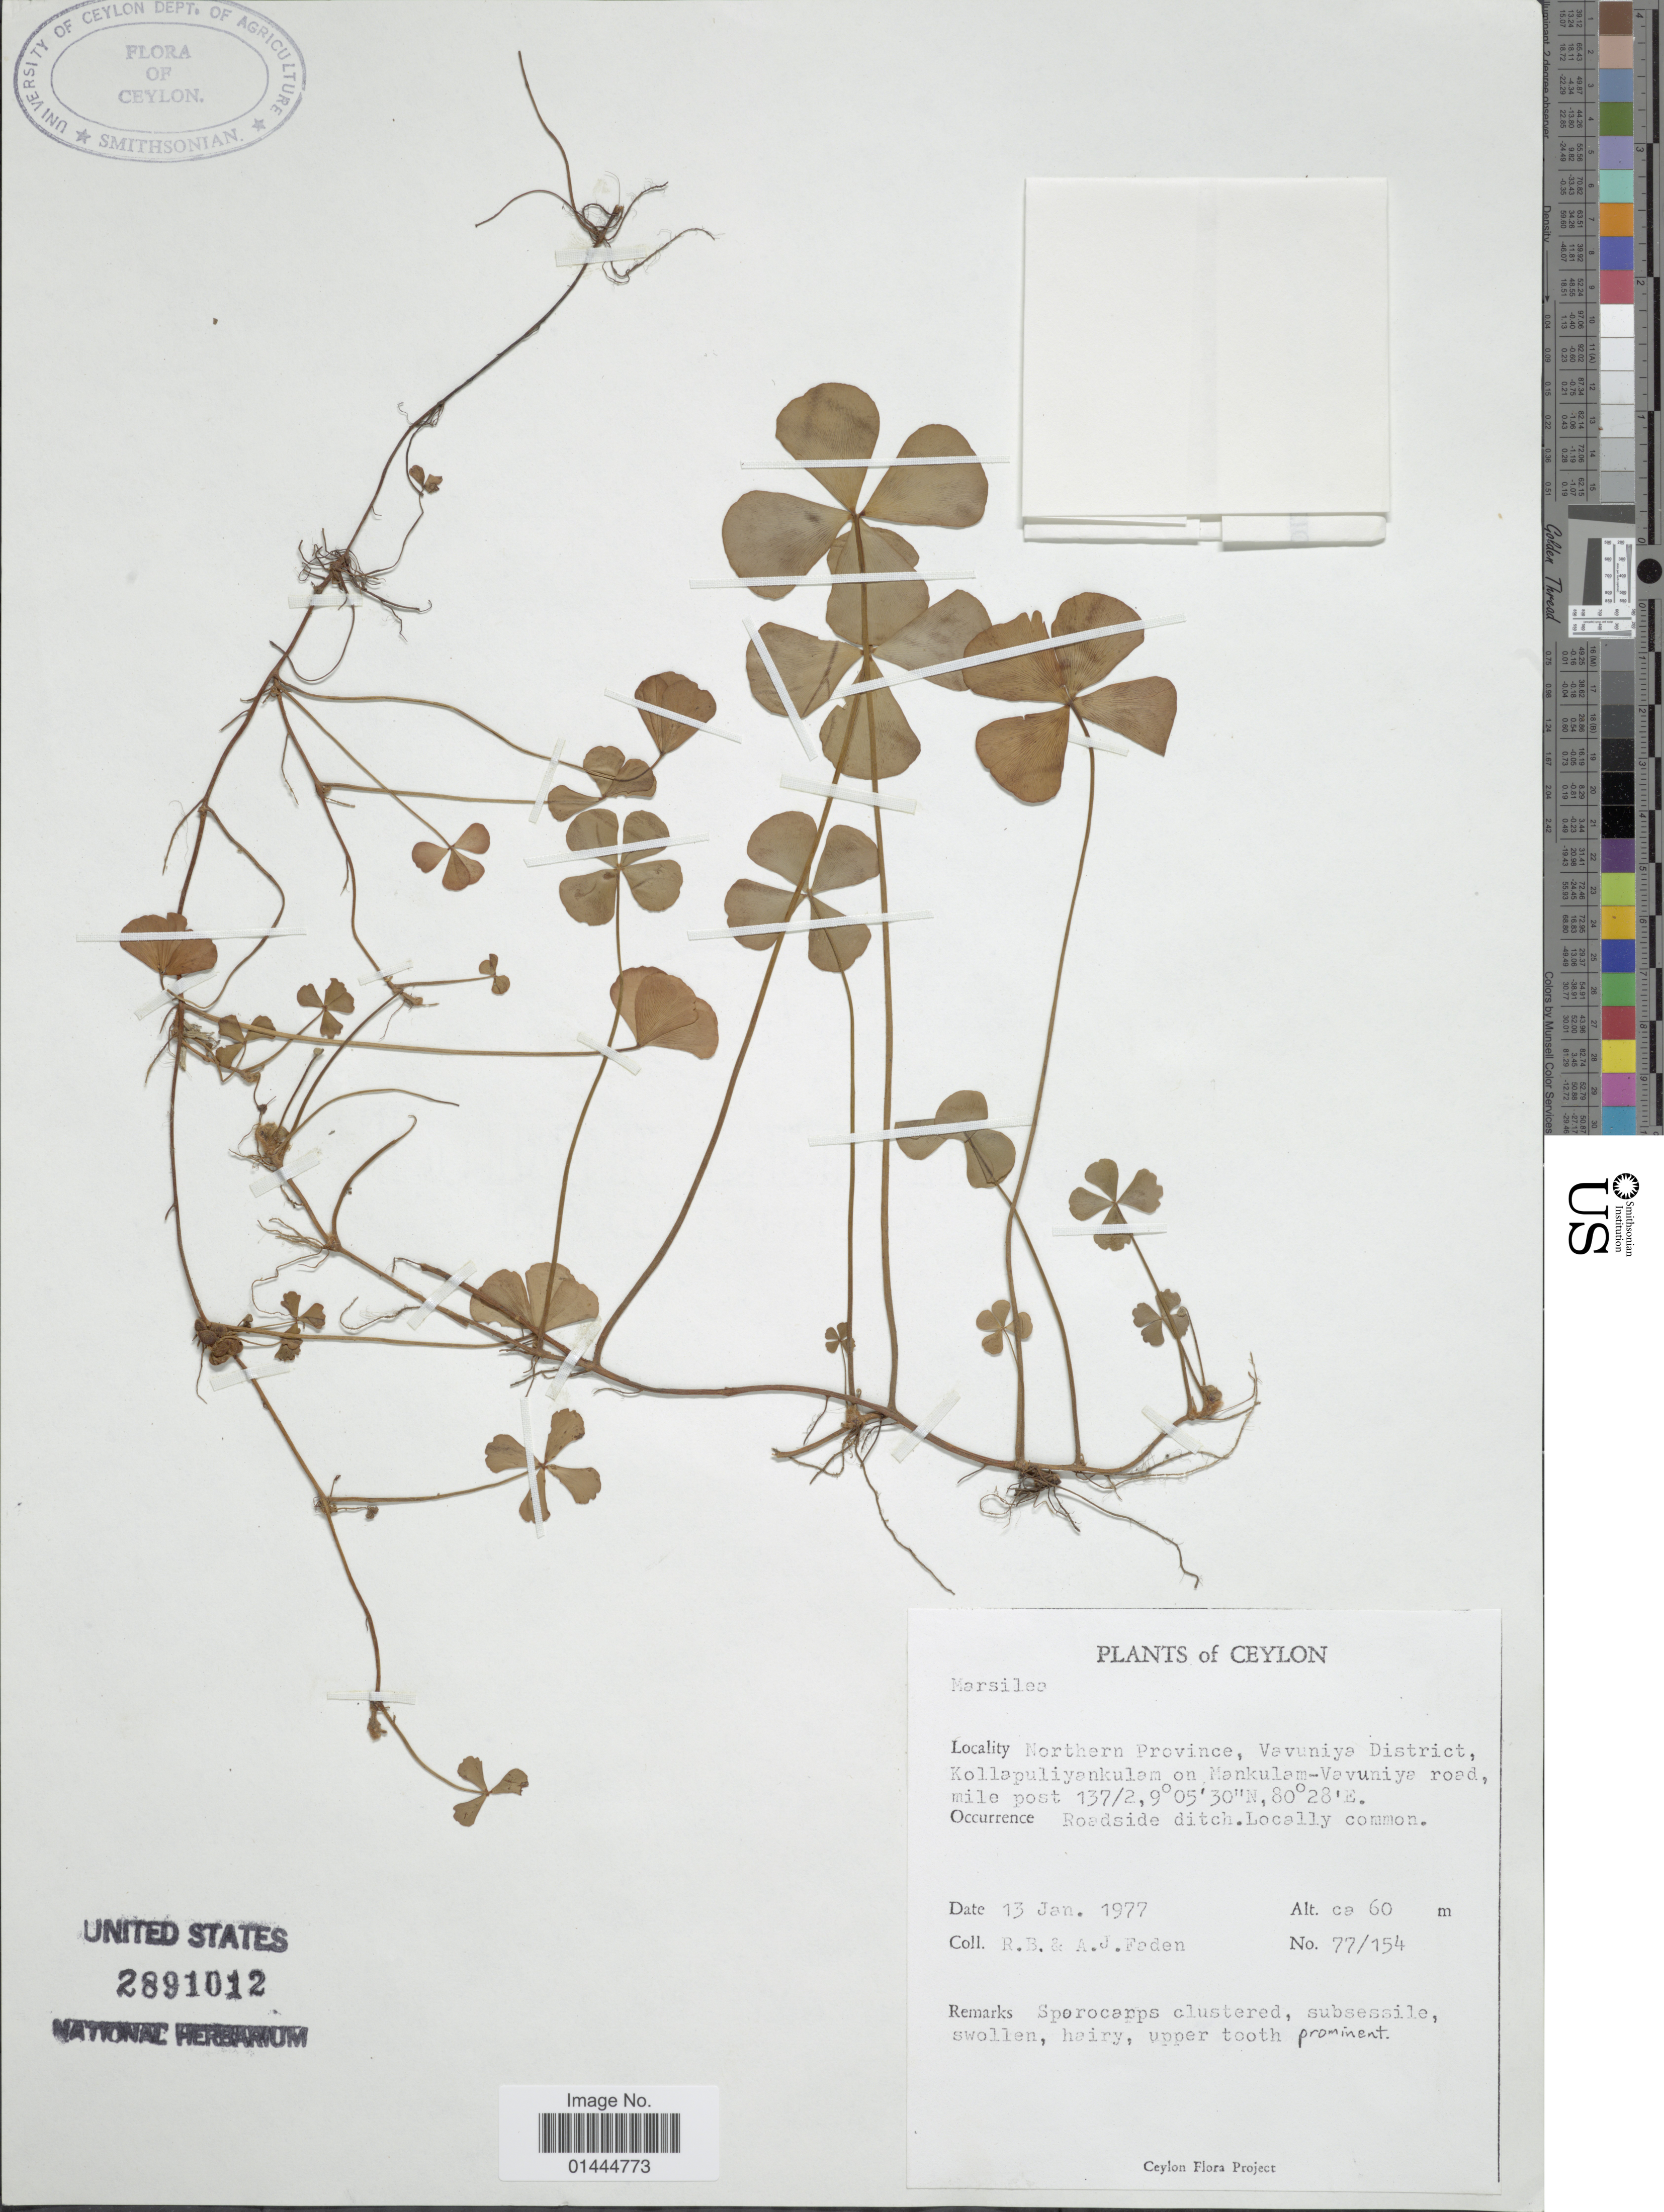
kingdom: Plantae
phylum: Tracheophyta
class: Polypodiopsida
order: Salviniales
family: Marsileaceae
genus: Marsilea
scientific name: Marsilea sp.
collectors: R. B. Faden & A. J. Faden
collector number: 77/154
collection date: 1977-01-13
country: Sri Lanka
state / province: Northern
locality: Ceylon, Vavuniya District, Kollapuliyankulam-Vavuniya road, mile post 137/2, roadside ditch.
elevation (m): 60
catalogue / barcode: US 2891012